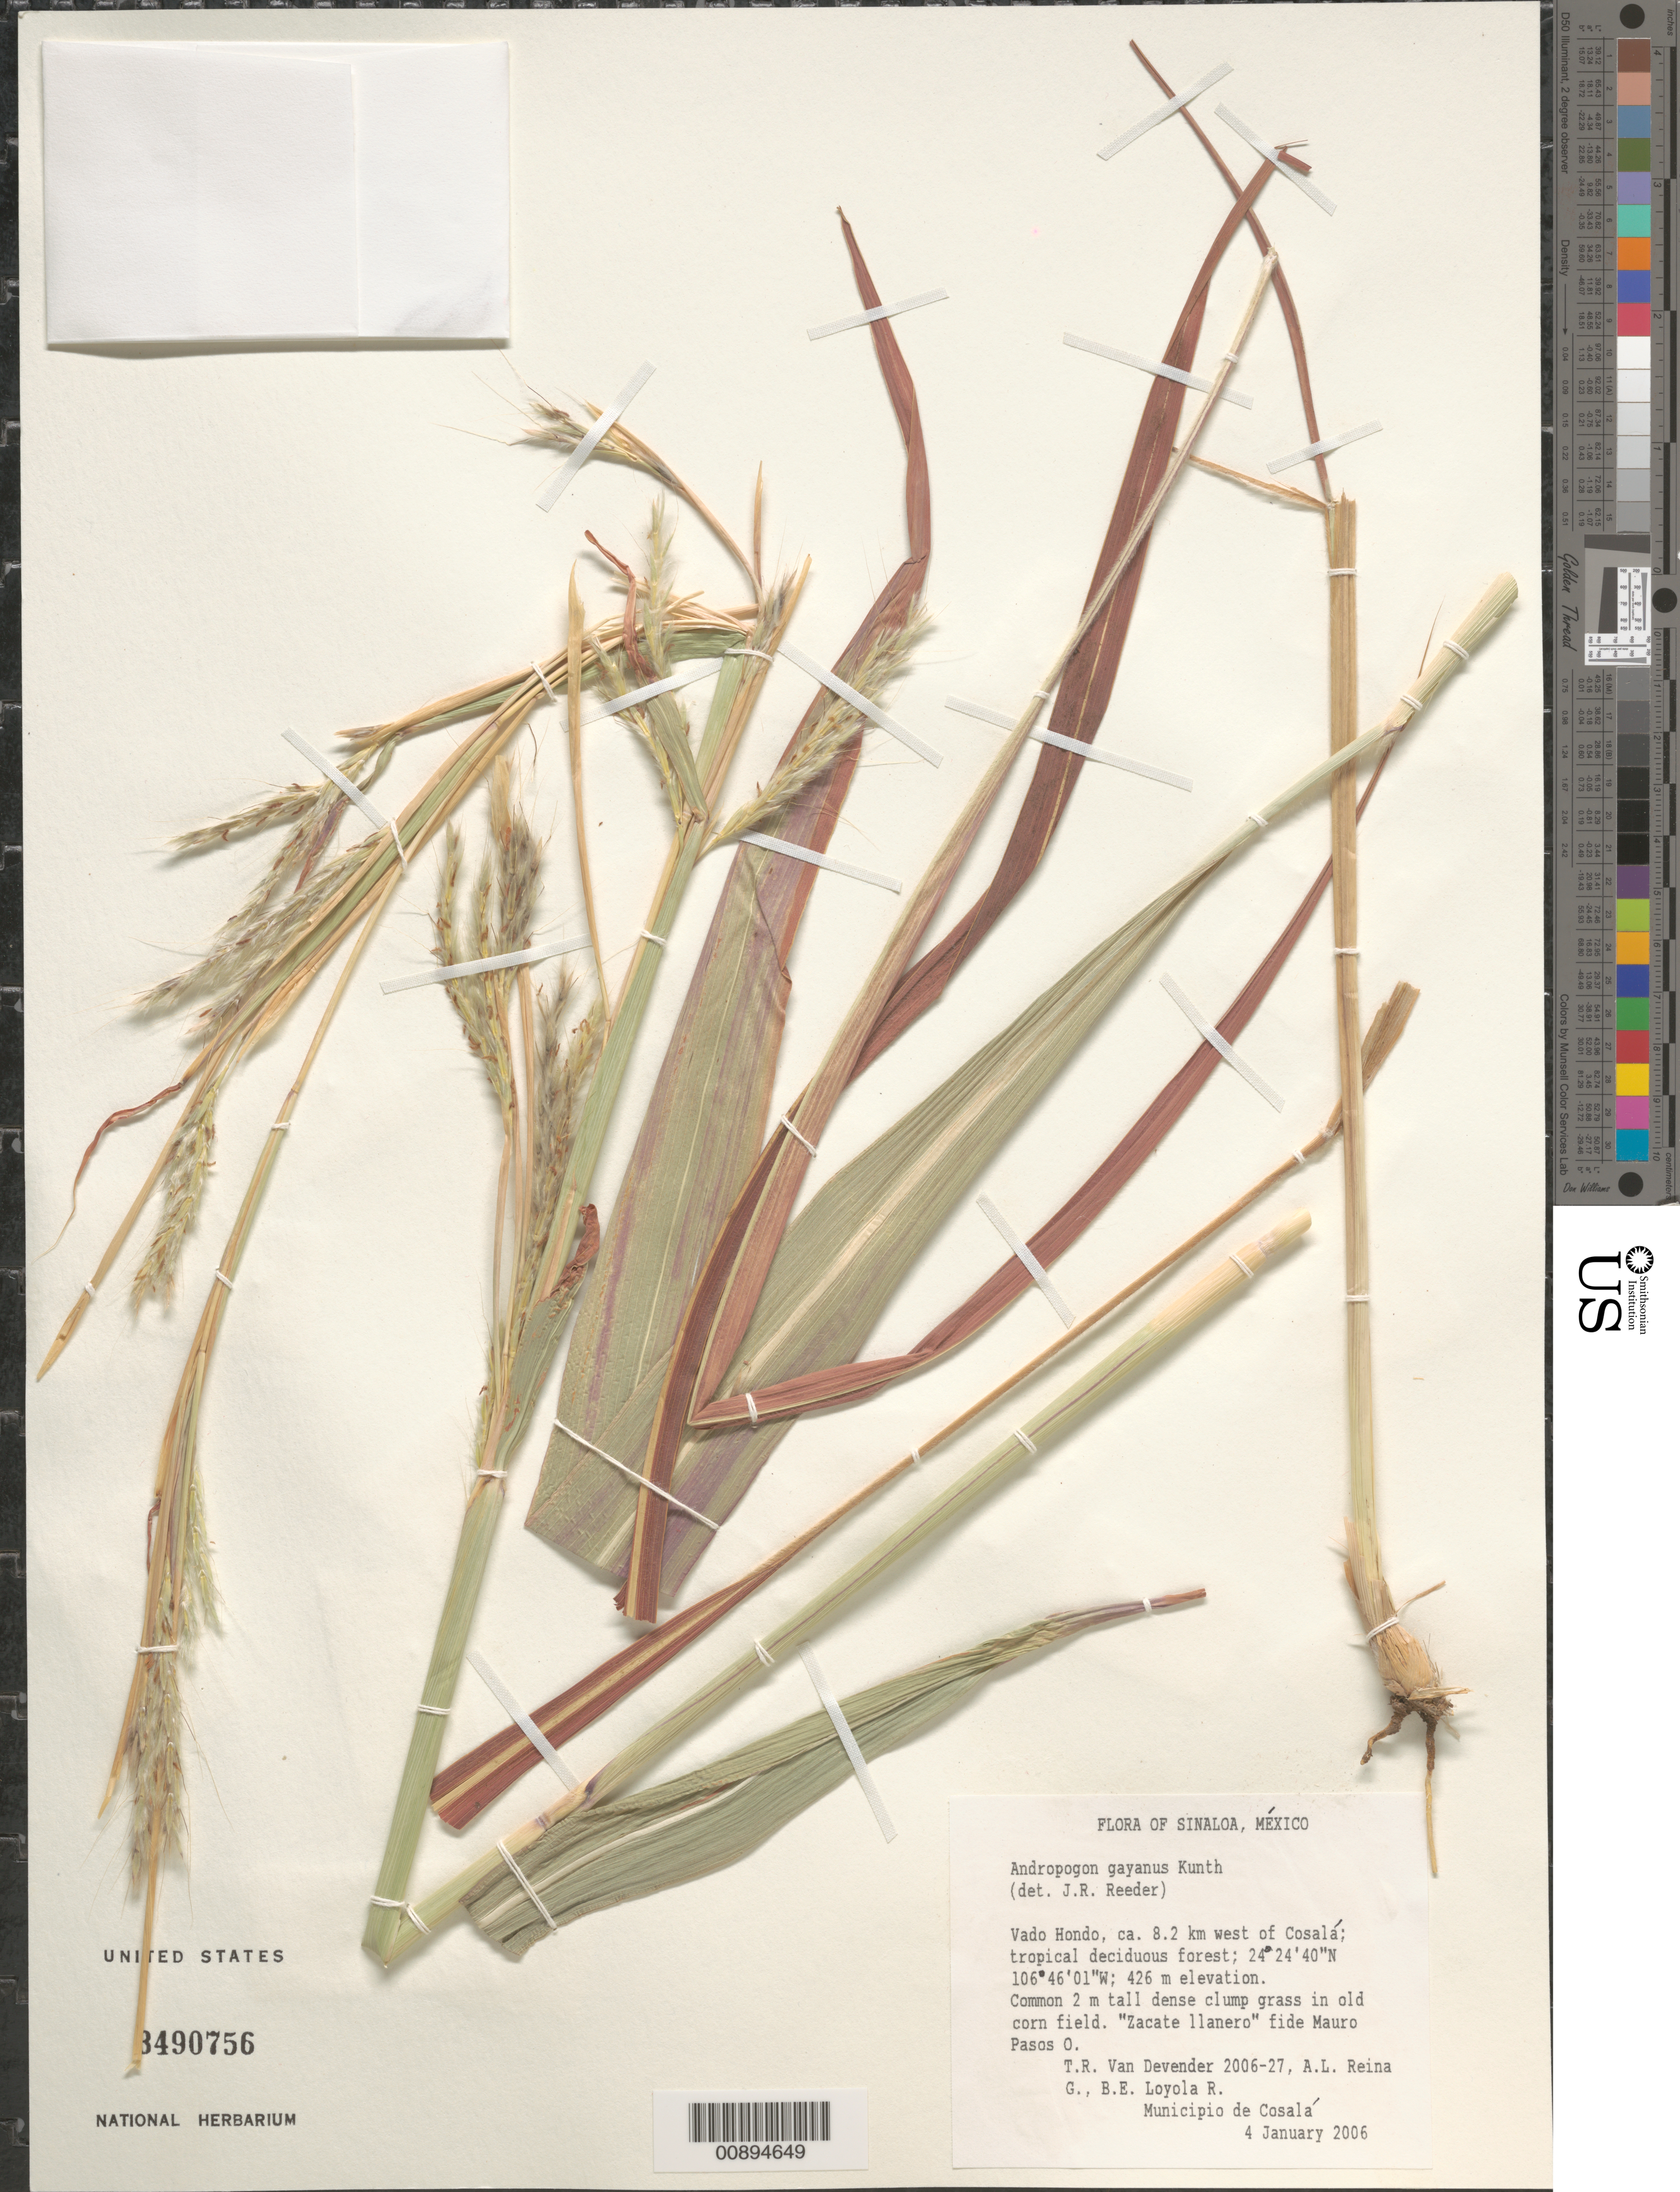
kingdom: Plantae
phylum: Tracheophyta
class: Liliopsida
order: Poales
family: Poaceae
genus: Andropogon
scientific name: Andropogon gayanus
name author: Kunth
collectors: T. R. Van Devender, A. L. Reina G. & B. E. Loyola G.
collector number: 2006-27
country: Mexico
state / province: Sinaloa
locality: Vado Hondo, W of Cosala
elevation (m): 426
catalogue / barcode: US 3490756